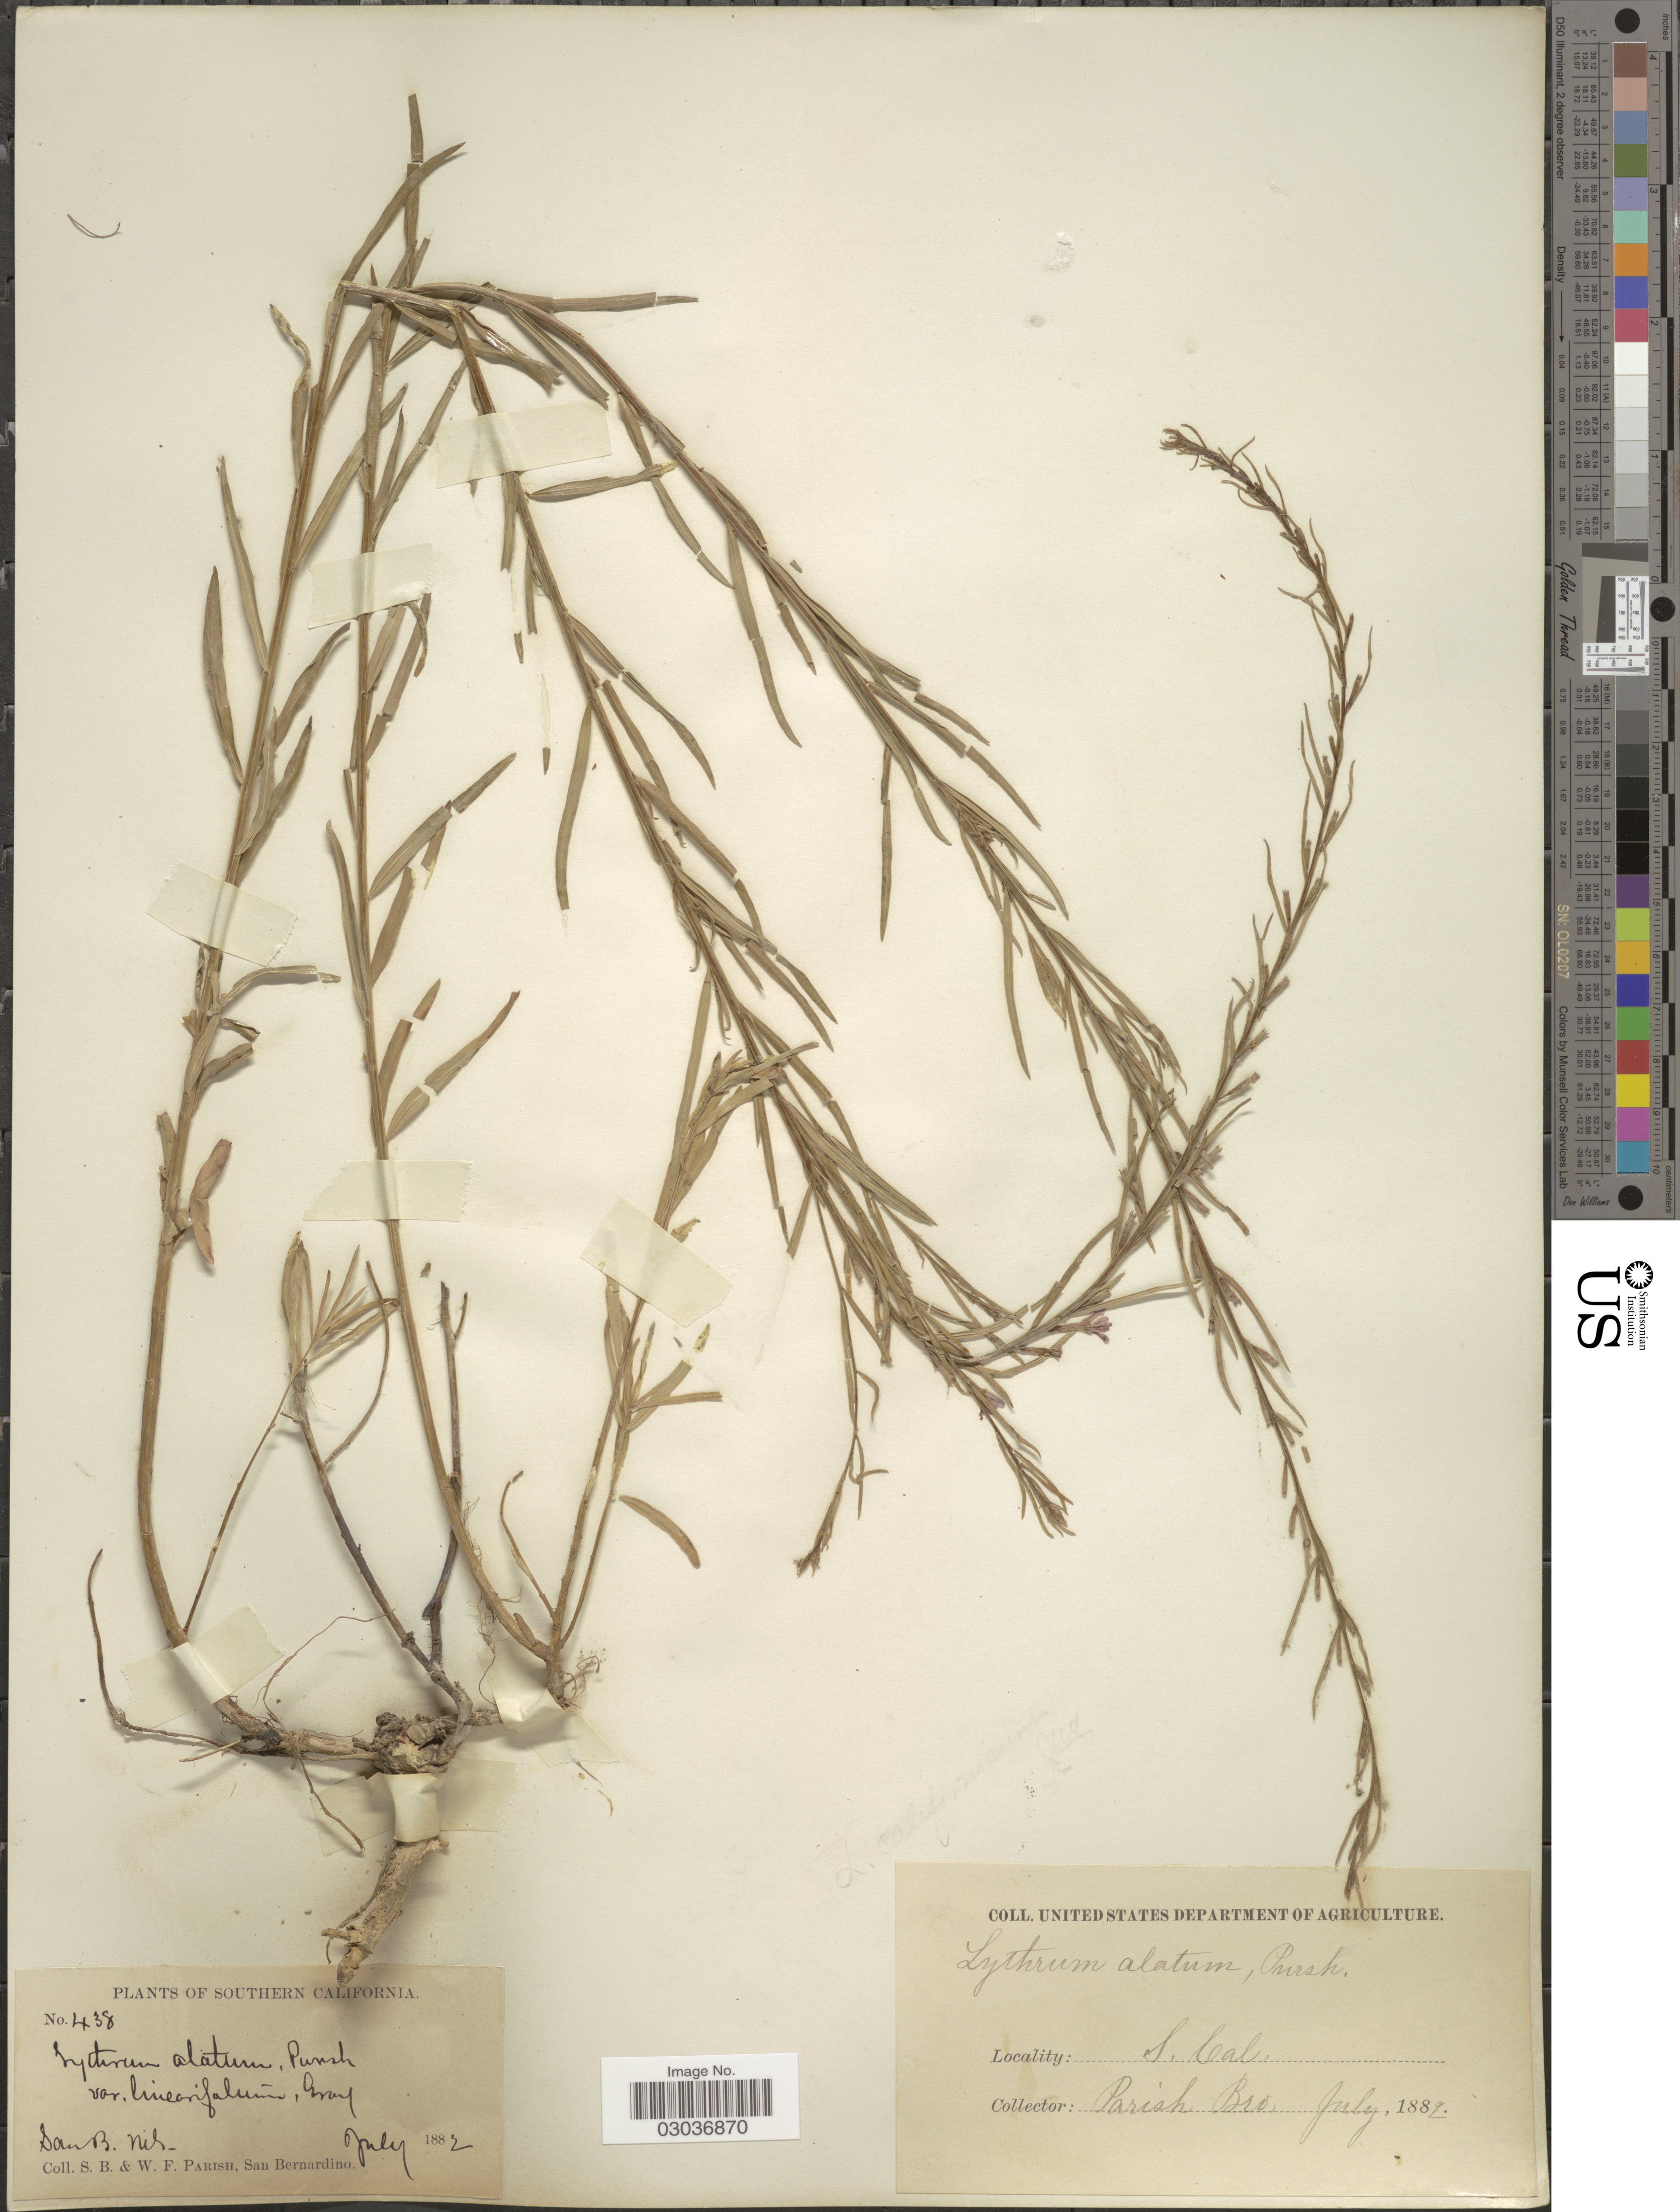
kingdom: Plantae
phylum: Tracheophyta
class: Magnoliopsida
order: Myrtales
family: Lythraceae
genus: Lythrum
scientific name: Lythrum californicum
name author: Torr. & A. Gray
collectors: S. B. Parish & W. F. Parish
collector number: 438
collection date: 1882-07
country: United States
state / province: California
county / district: San Bernardino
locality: Southern California. San B. Mts. S. Cal.